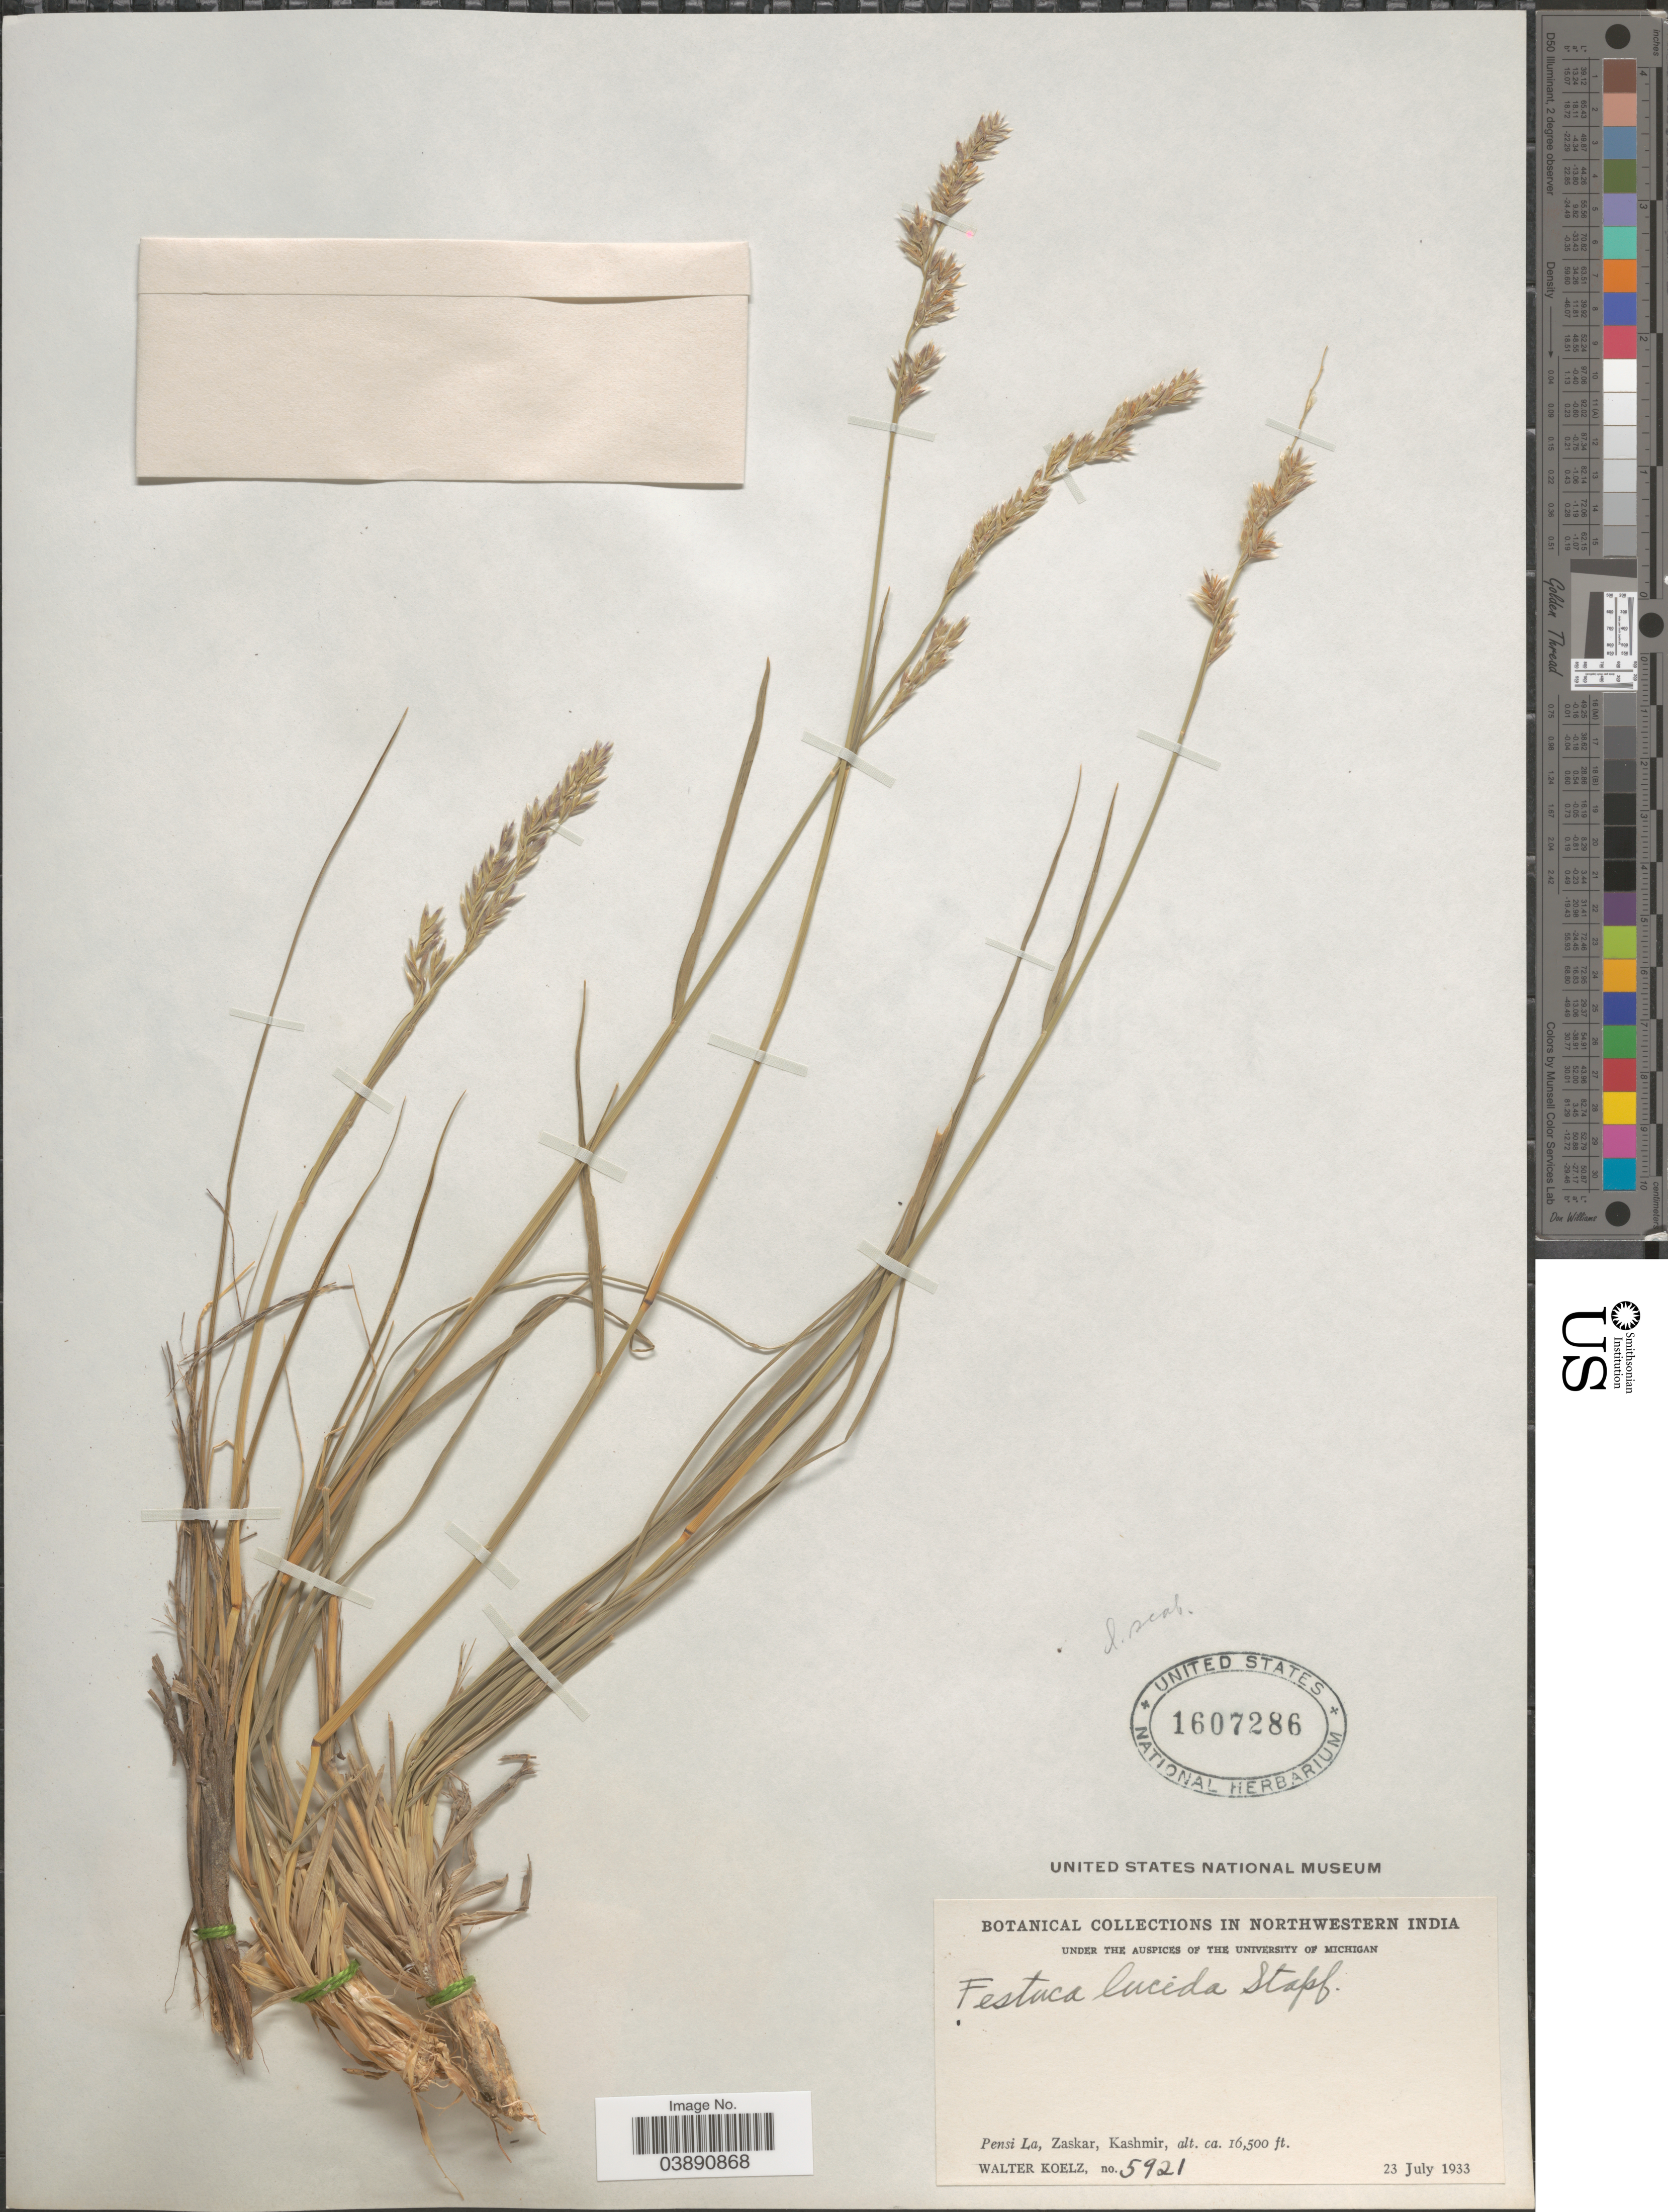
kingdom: Plantae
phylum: Tracheophyta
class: Liliopsida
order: Poales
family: Poaceae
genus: Festuca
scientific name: Festuca lucida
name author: Stapf & Hook. f.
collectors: W. N. Koelz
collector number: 5921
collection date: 1933-07-23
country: India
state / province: Jammu and Kashmir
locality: Northwestern India. Pensi La, Zaskar, Kashmir.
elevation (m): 5029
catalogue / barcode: US 1607286